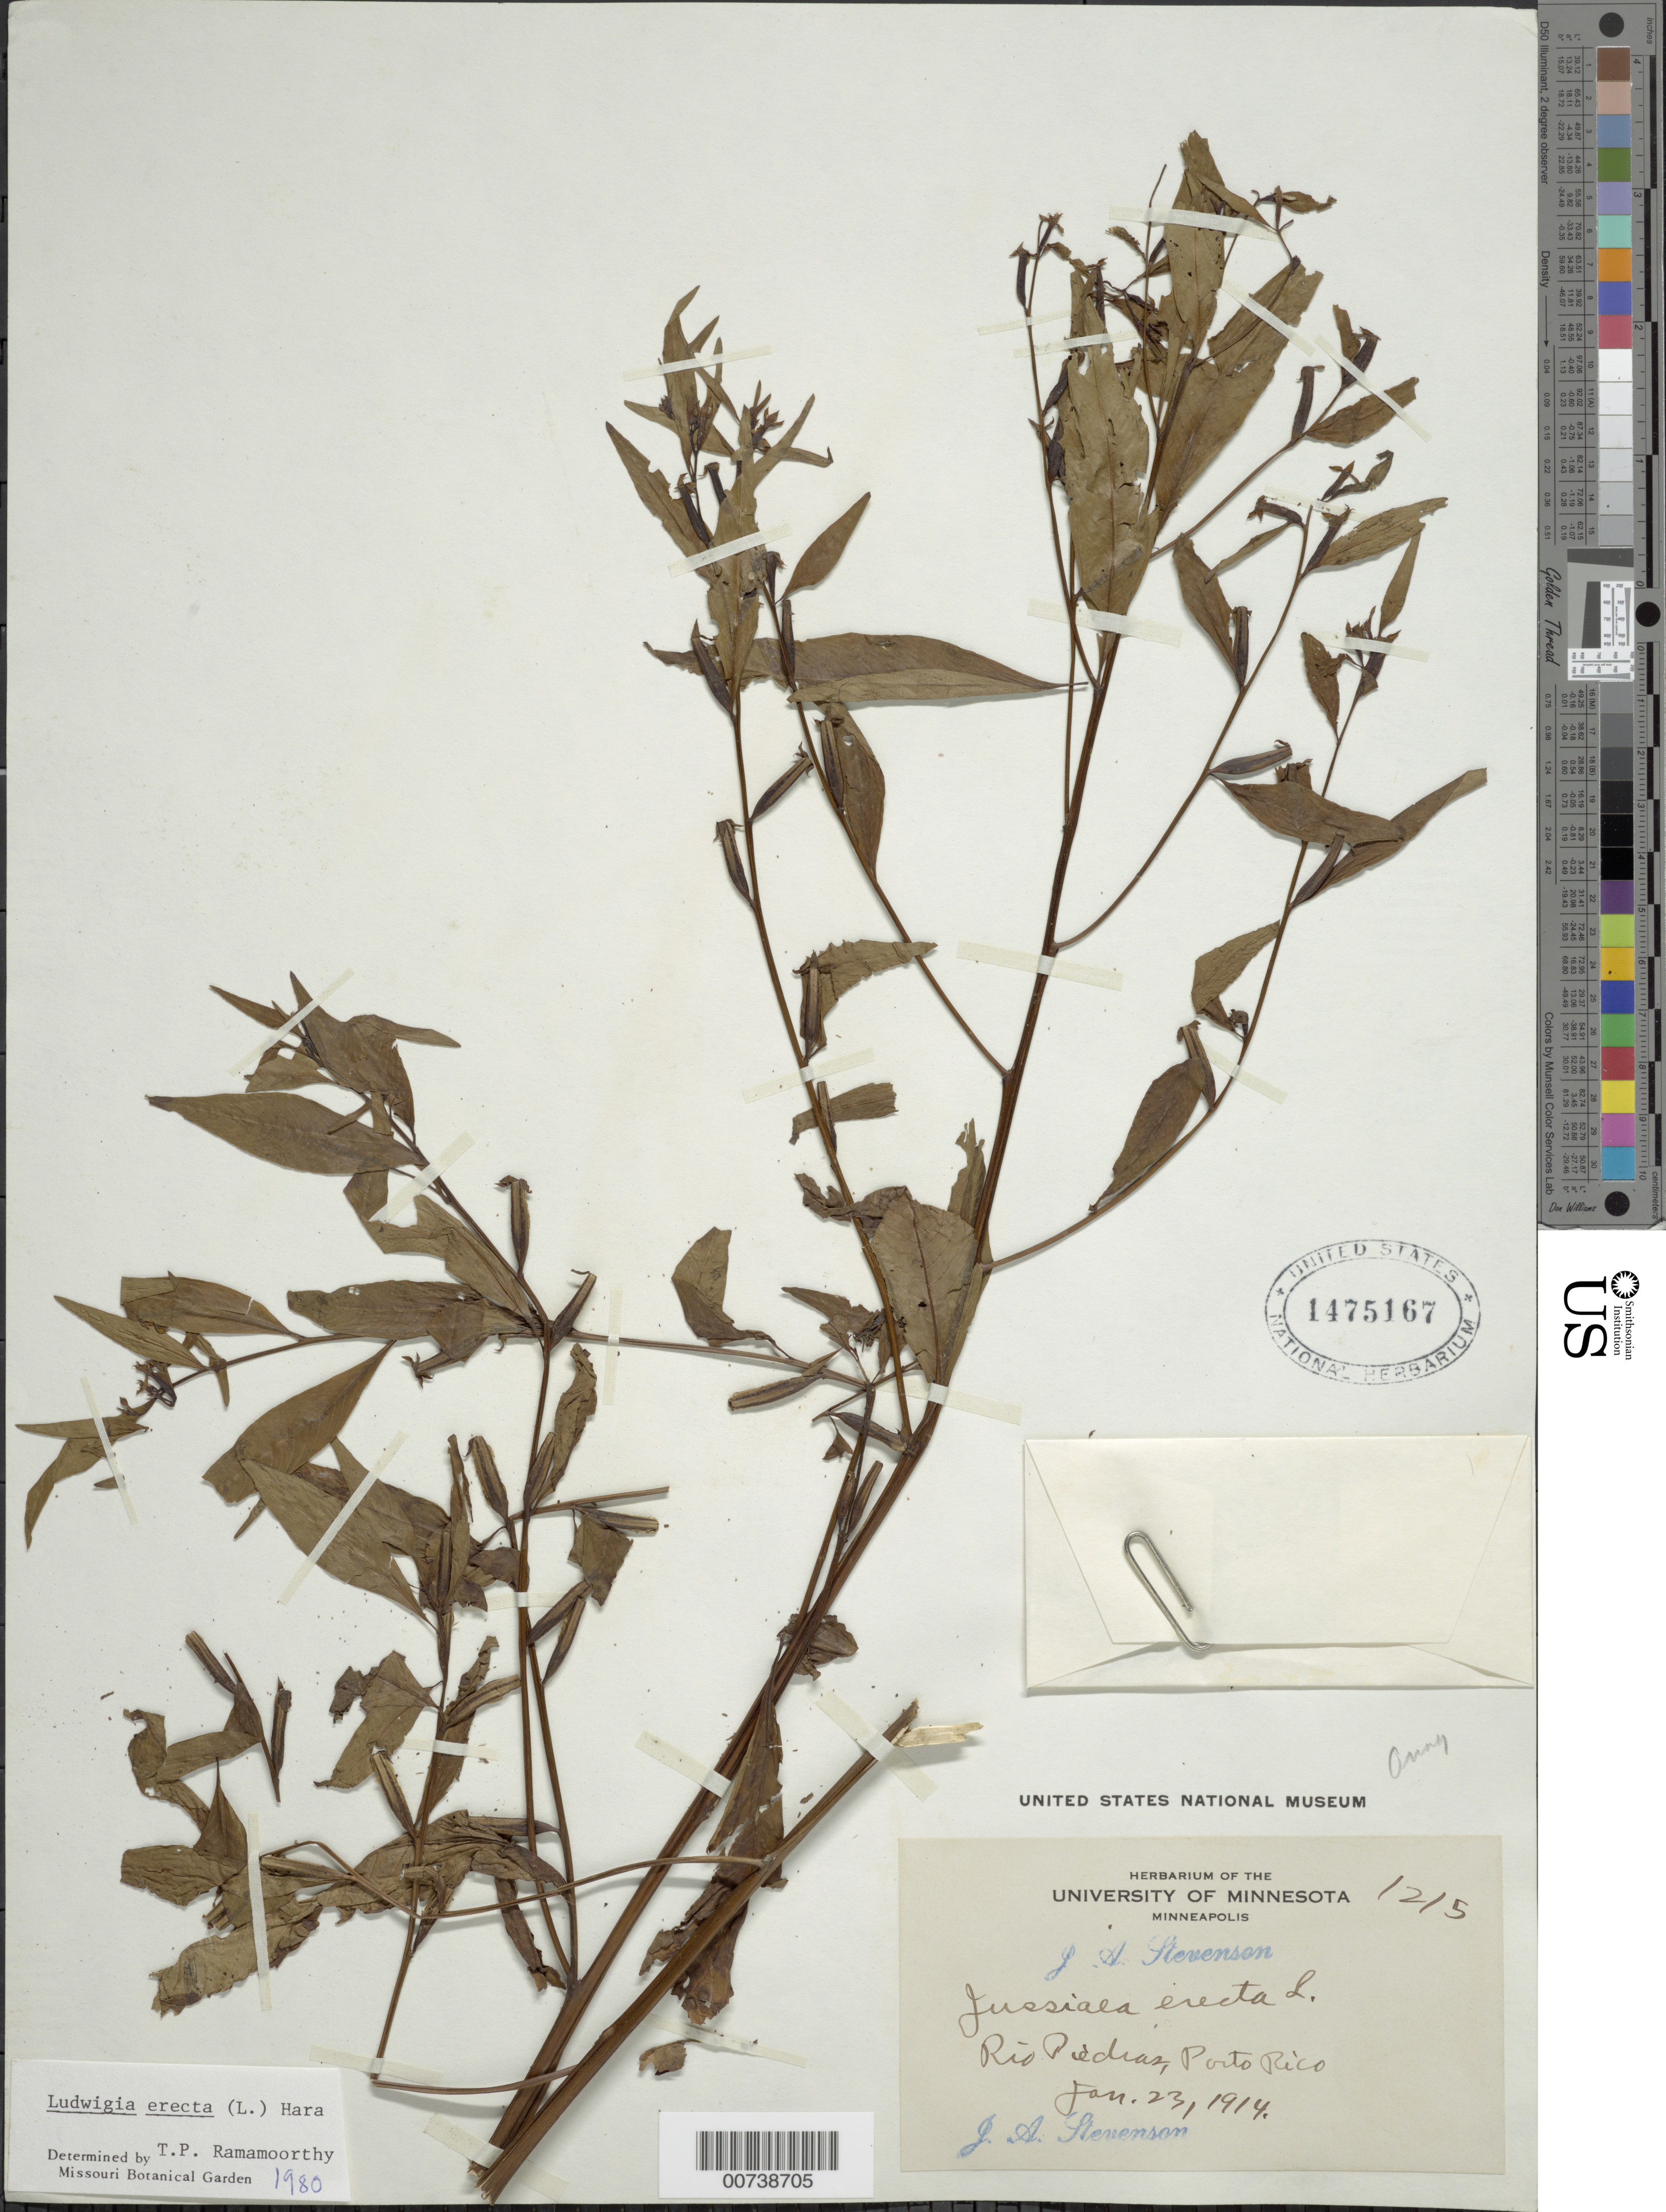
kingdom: Plantae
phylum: Tracheophyta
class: Magnoliopsida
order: Myrtales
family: Onagraceae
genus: Ludwigia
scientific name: Ludwigia erecta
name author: (L.) H. Hara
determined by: Ramamoorthy, T. P.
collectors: J. Stevenson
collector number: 1215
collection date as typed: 23 Jan 1914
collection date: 1914-01-23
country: Puerto Rico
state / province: San Juan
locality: Rio Piedras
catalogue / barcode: US 1475167